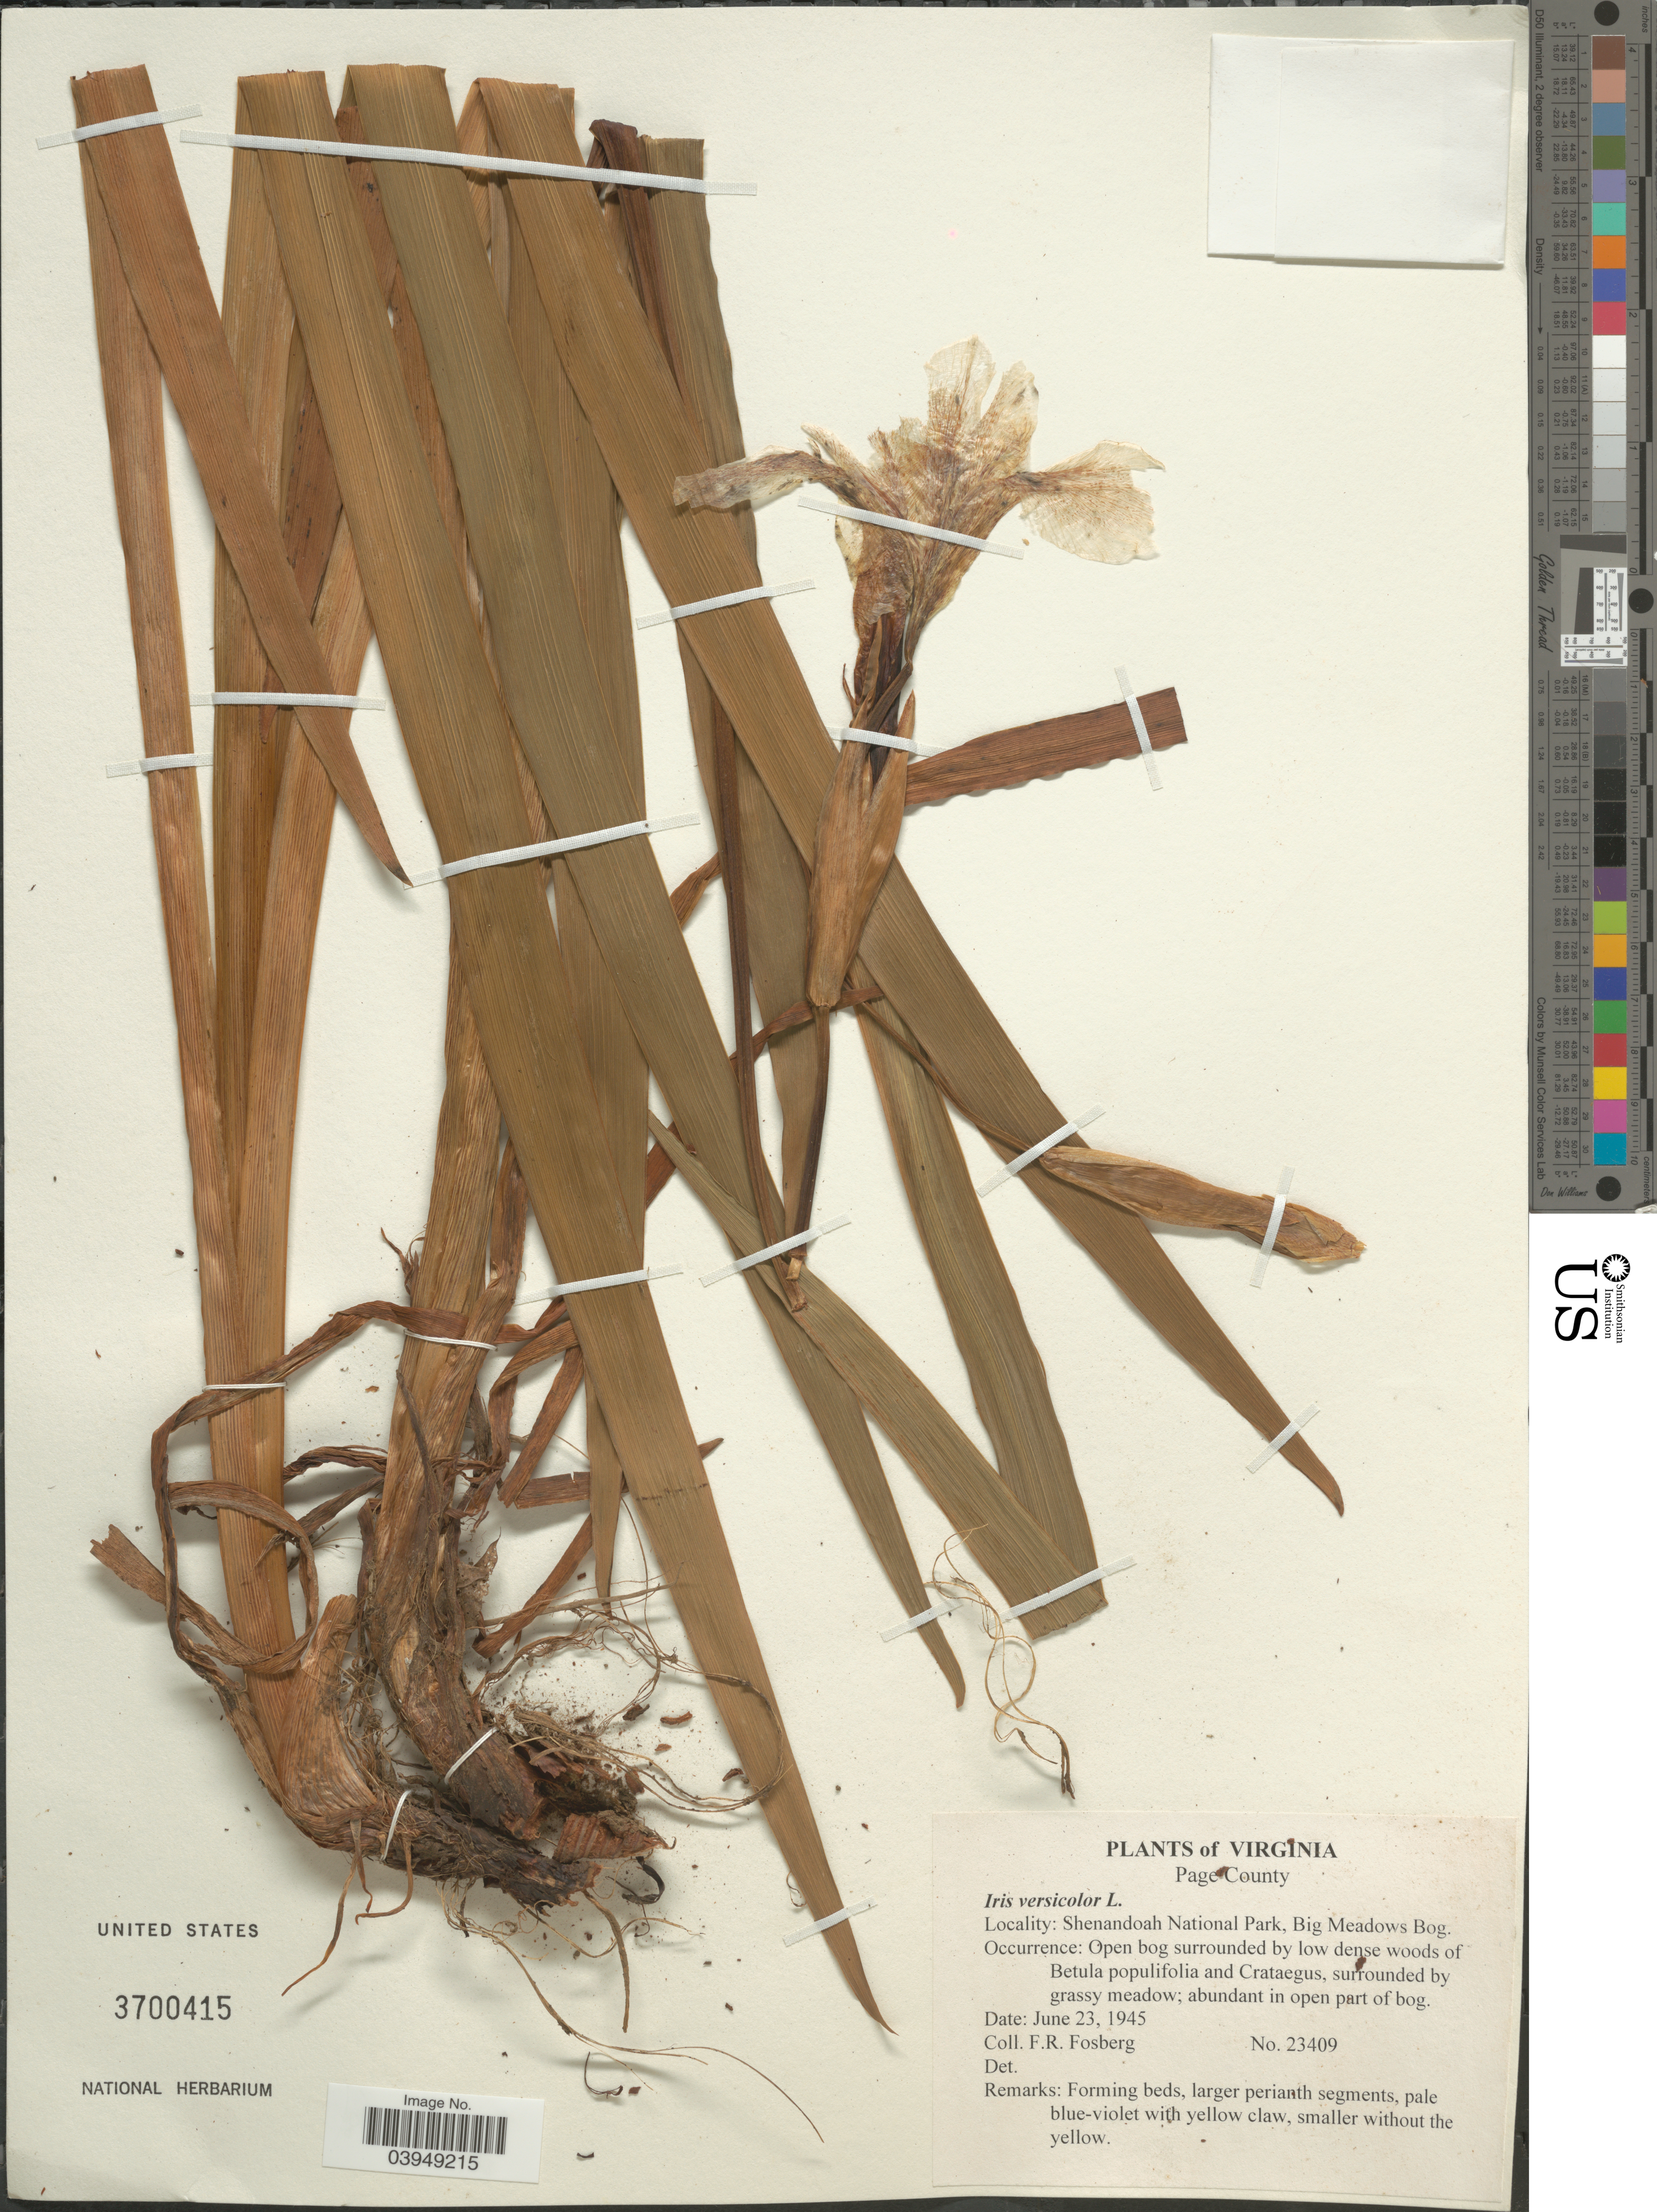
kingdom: Plantae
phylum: Tracheophyta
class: Liliopsida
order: Asparagales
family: Iridaceae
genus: Iris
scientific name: Iris versicolor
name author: L.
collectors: F. R. Fosberg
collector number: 23409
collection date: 1945-06-23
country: United States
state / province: Virginia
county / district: Page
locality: Shenandoah National Park, Big Meadows Bog.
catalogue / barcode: US 3700415